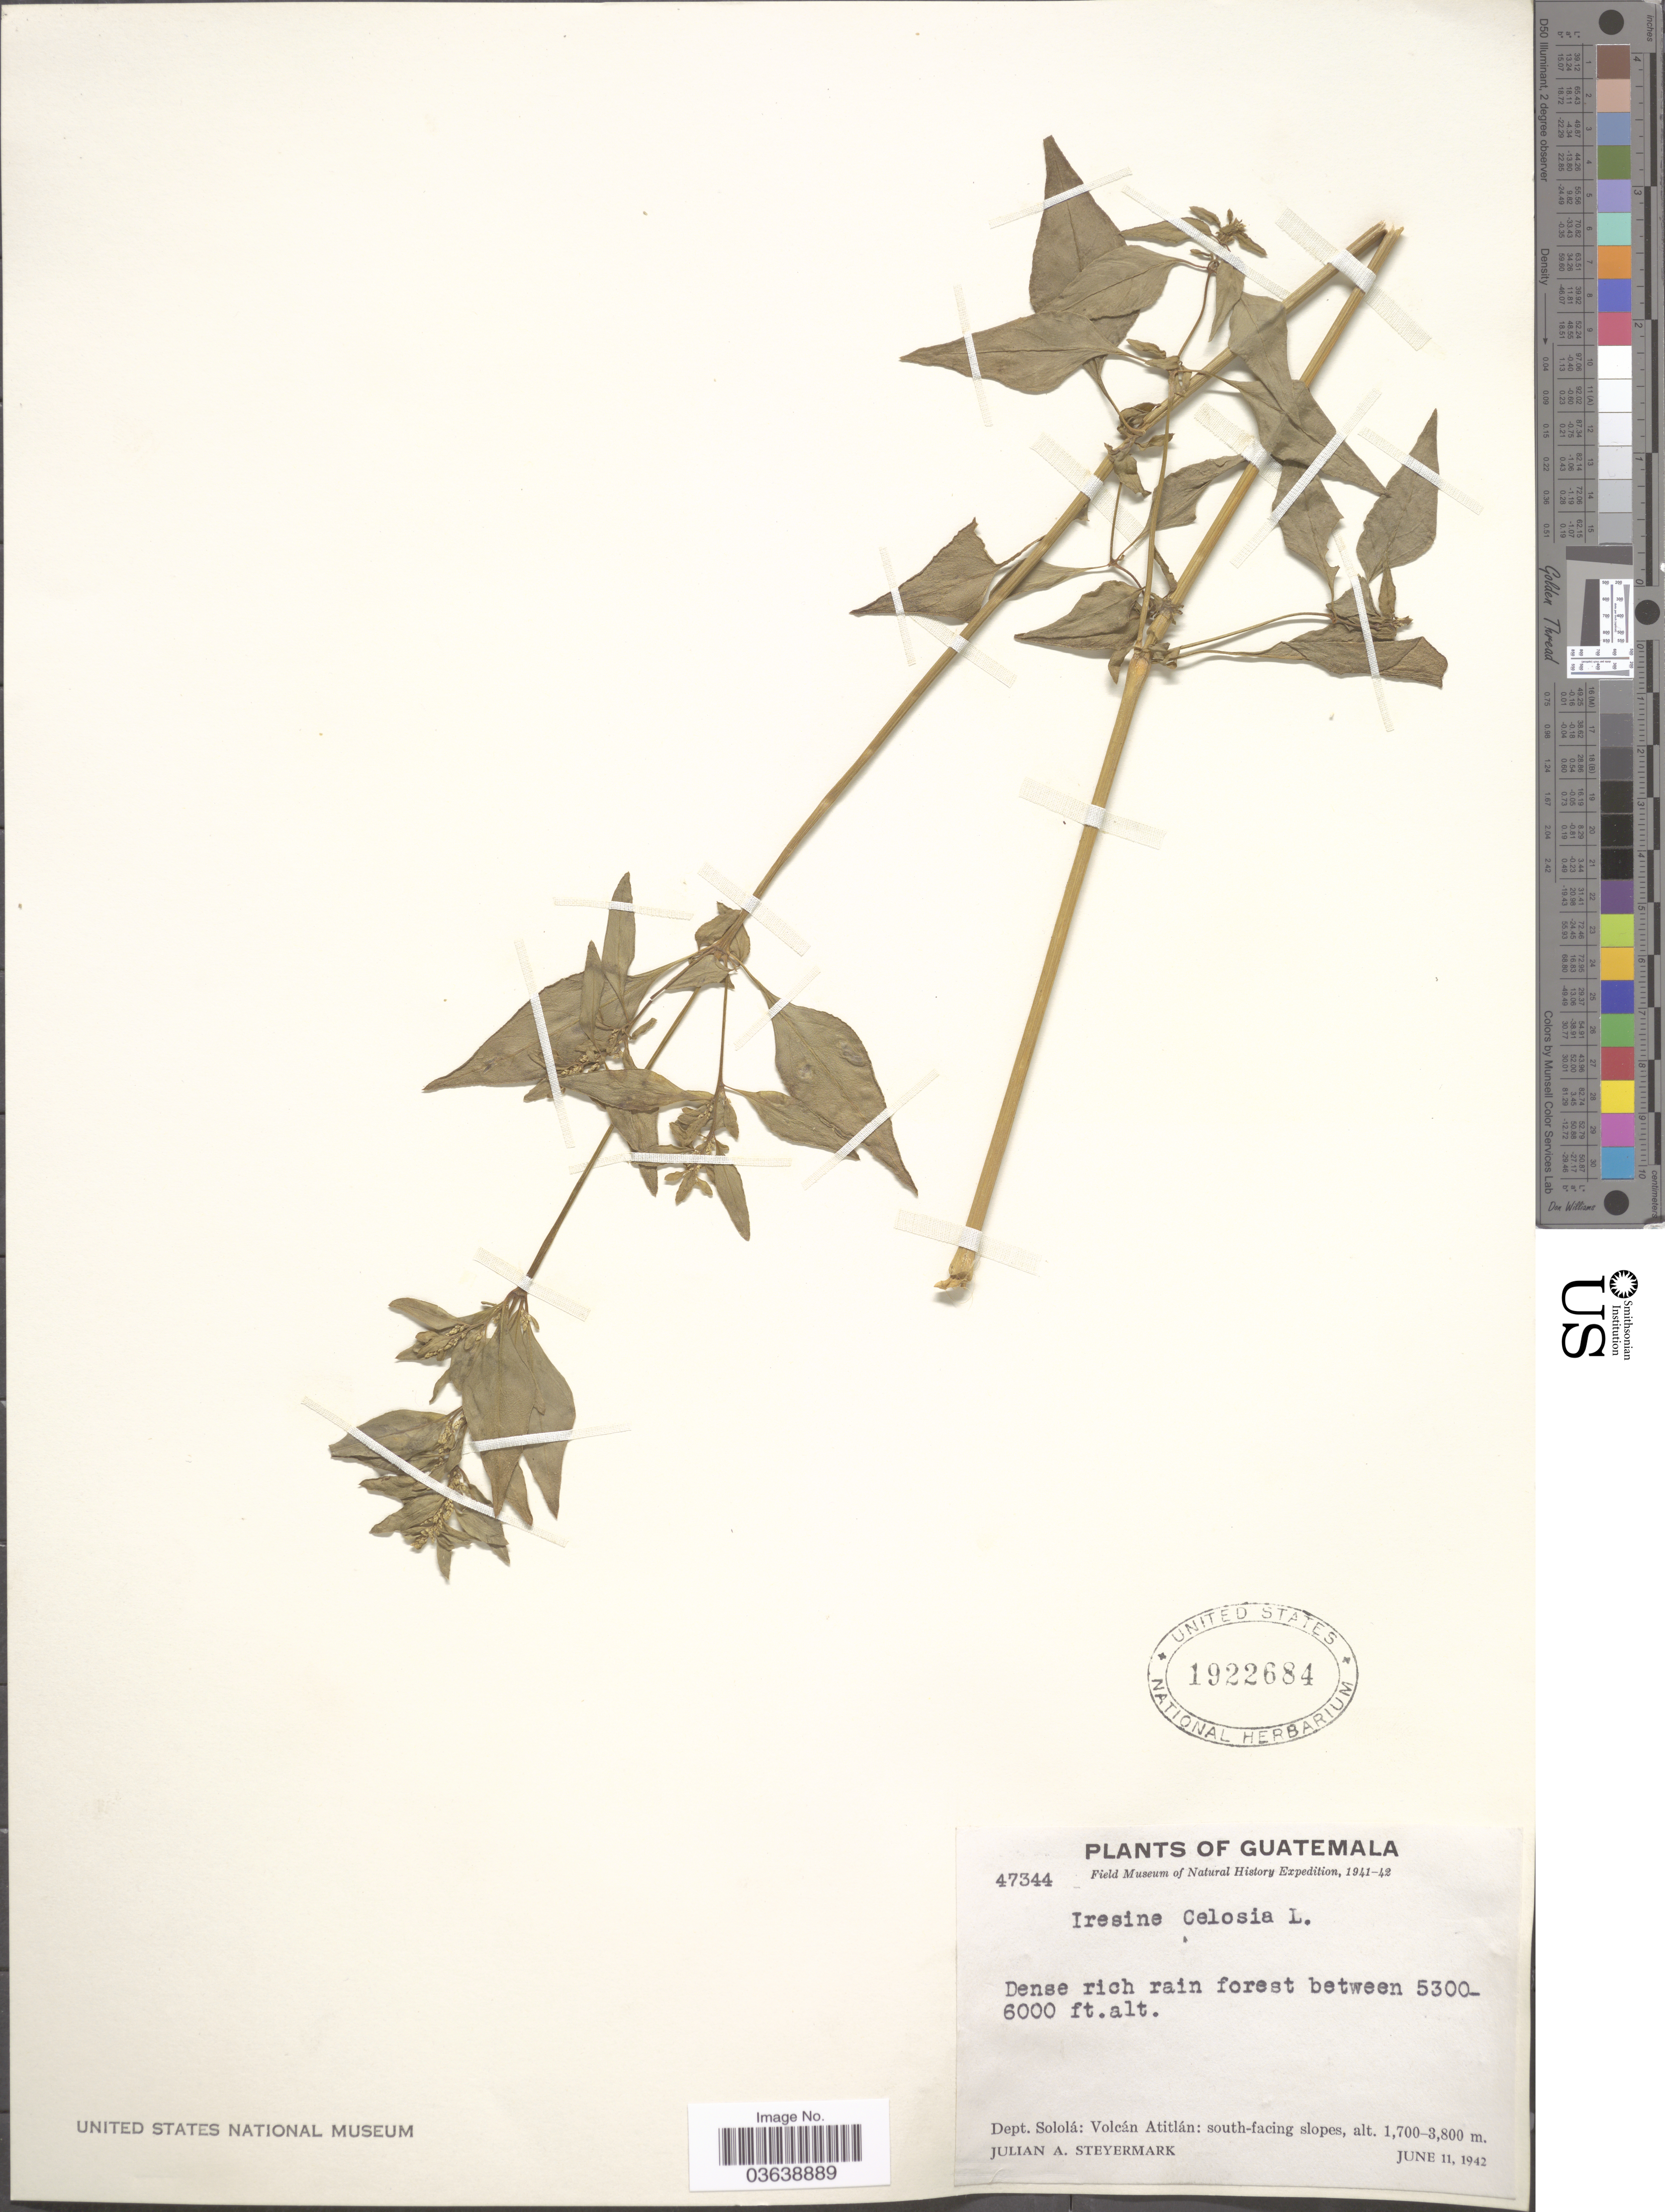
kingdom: Plantae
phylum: Tracheophyta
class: Magnoliopsida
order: Caryophyllales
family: Amaranthaceae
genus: Iresine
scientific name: Iresine celosia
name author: L.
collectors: J. Steyermark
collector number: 47344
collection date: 1942-06-11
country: Guatemala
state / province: Sololá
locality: Dept. Sololá: Volcán Atitlán: south-facing slopes.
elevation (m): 1615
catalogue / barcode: US 1922684